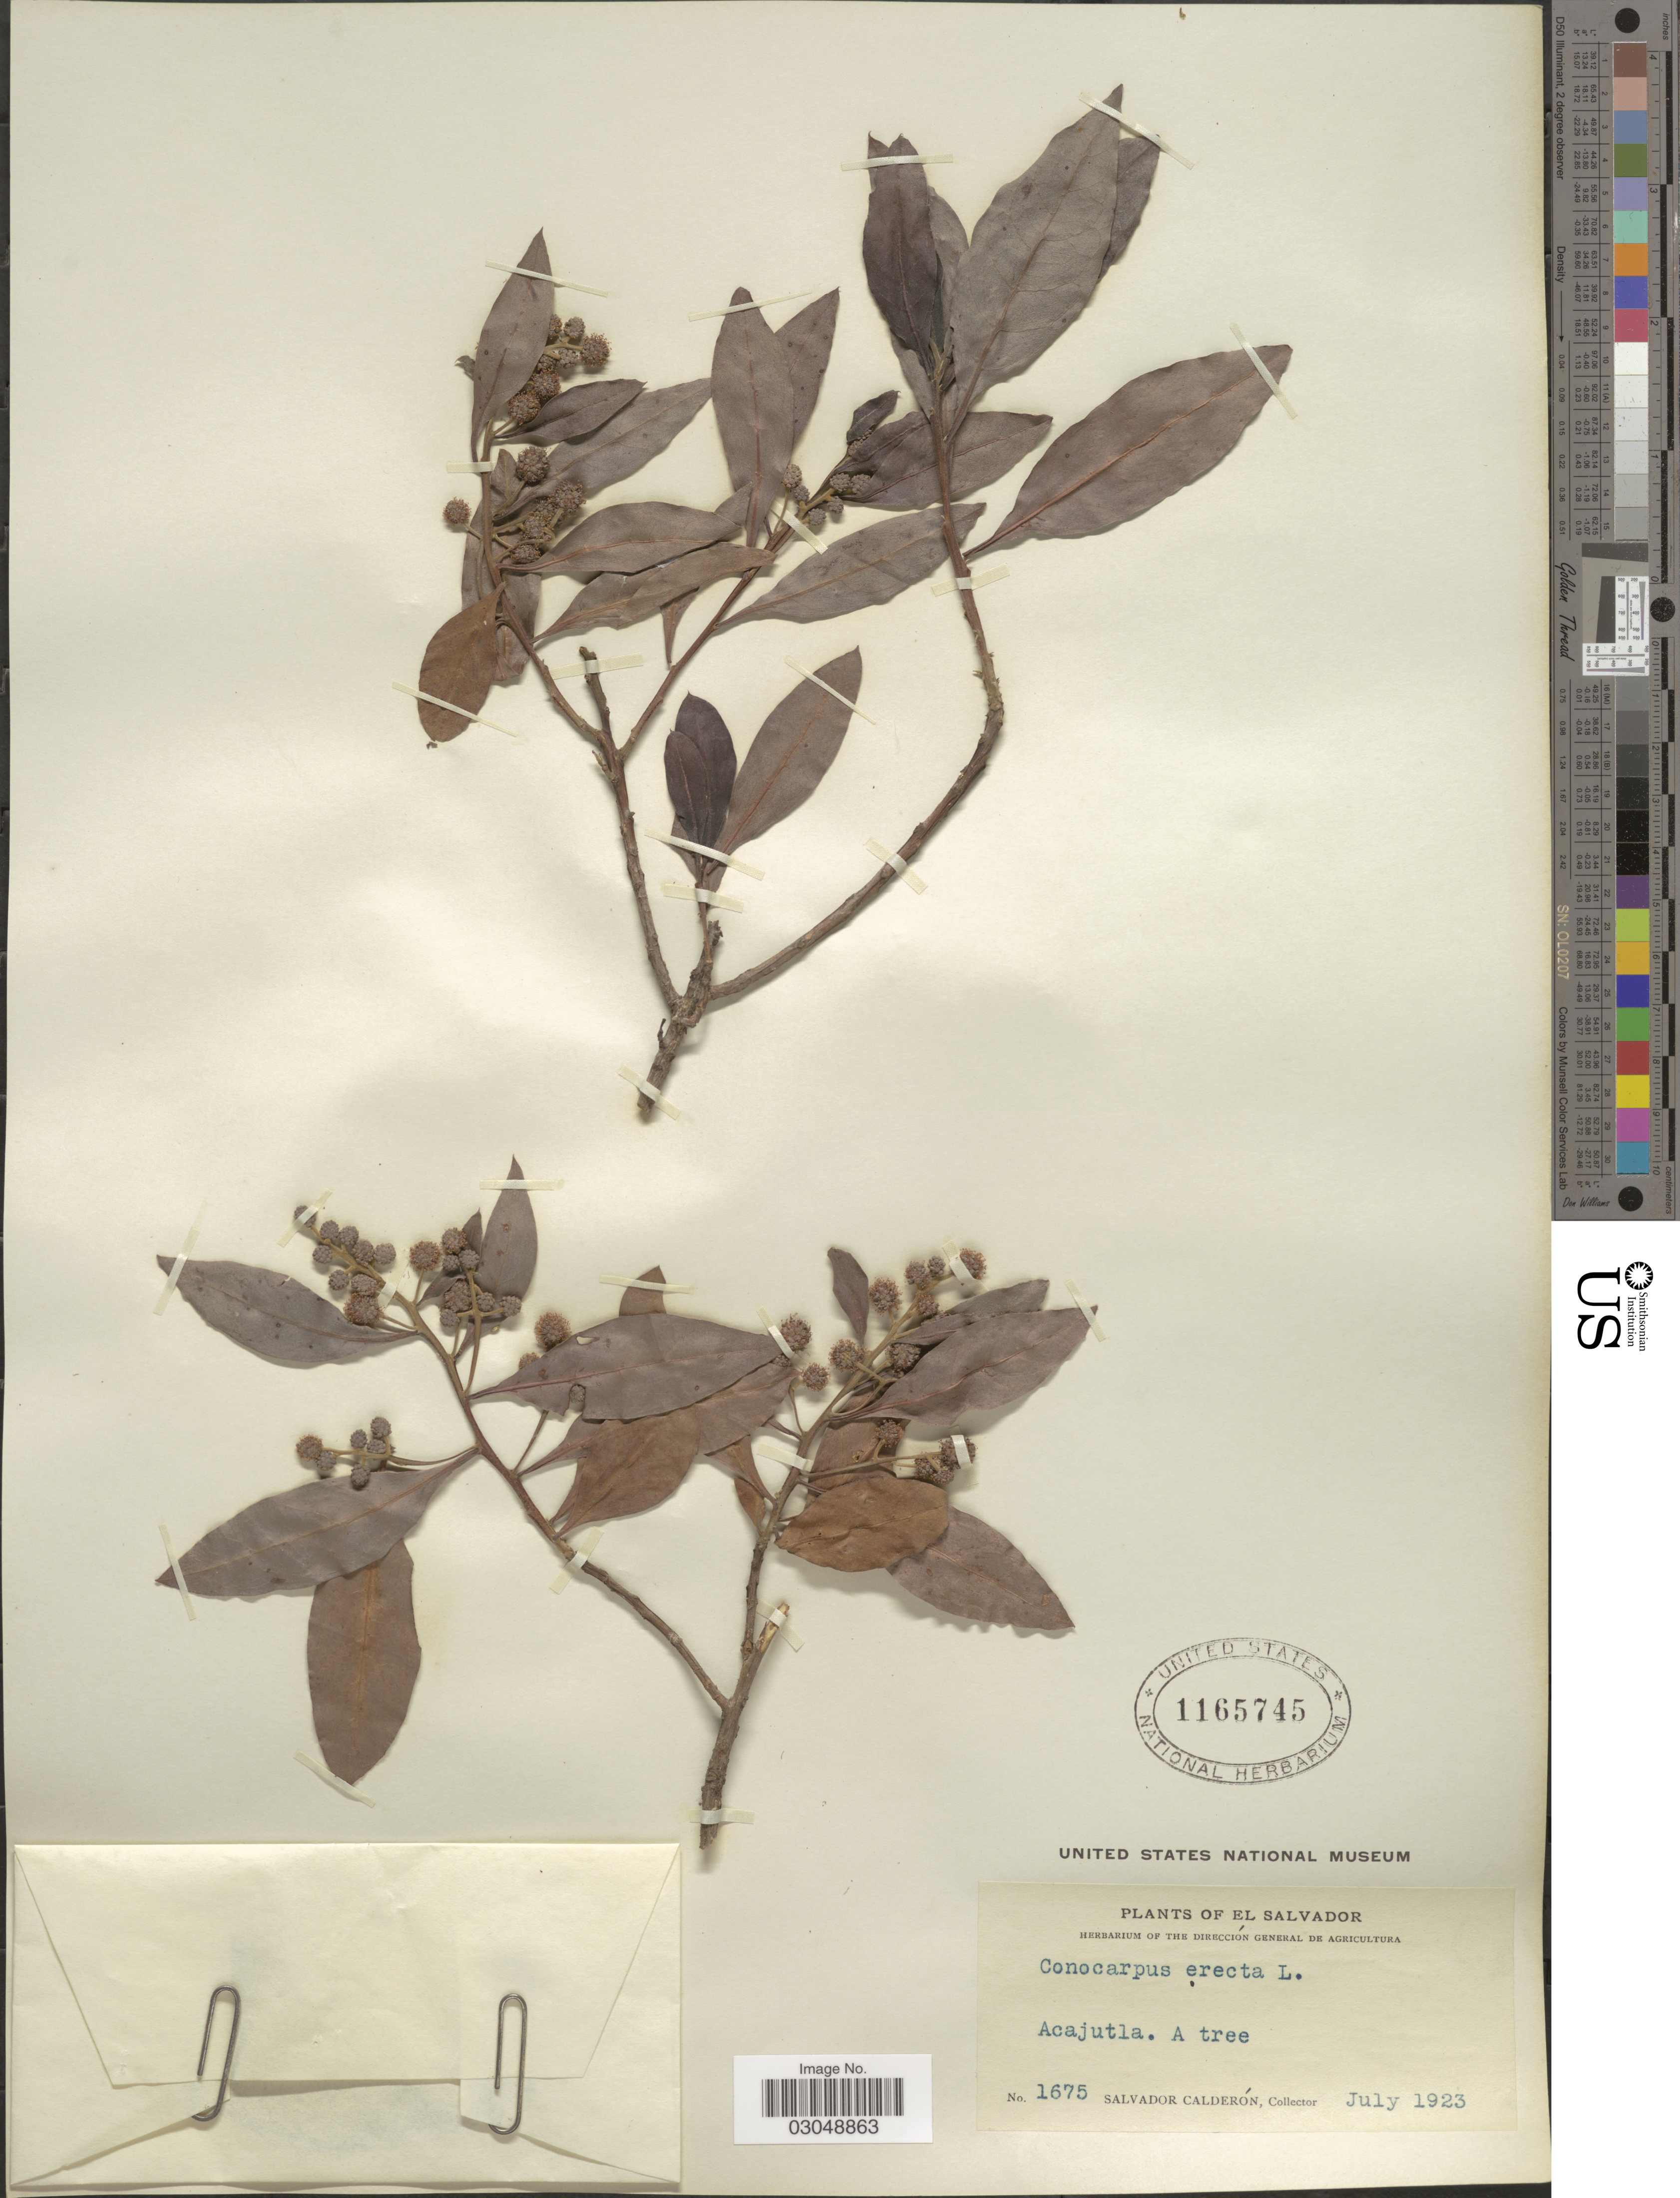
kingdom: Plantae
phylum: Tracheophyta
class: Magnoliopsida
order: Myrtales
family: Combretaceae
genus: Conocarpus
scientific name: Conocarpus erectus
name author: L.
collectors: S. Calderón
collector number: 1675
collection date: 1923-07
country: El Salvador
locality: Acajutla.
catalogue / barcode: US 1165745